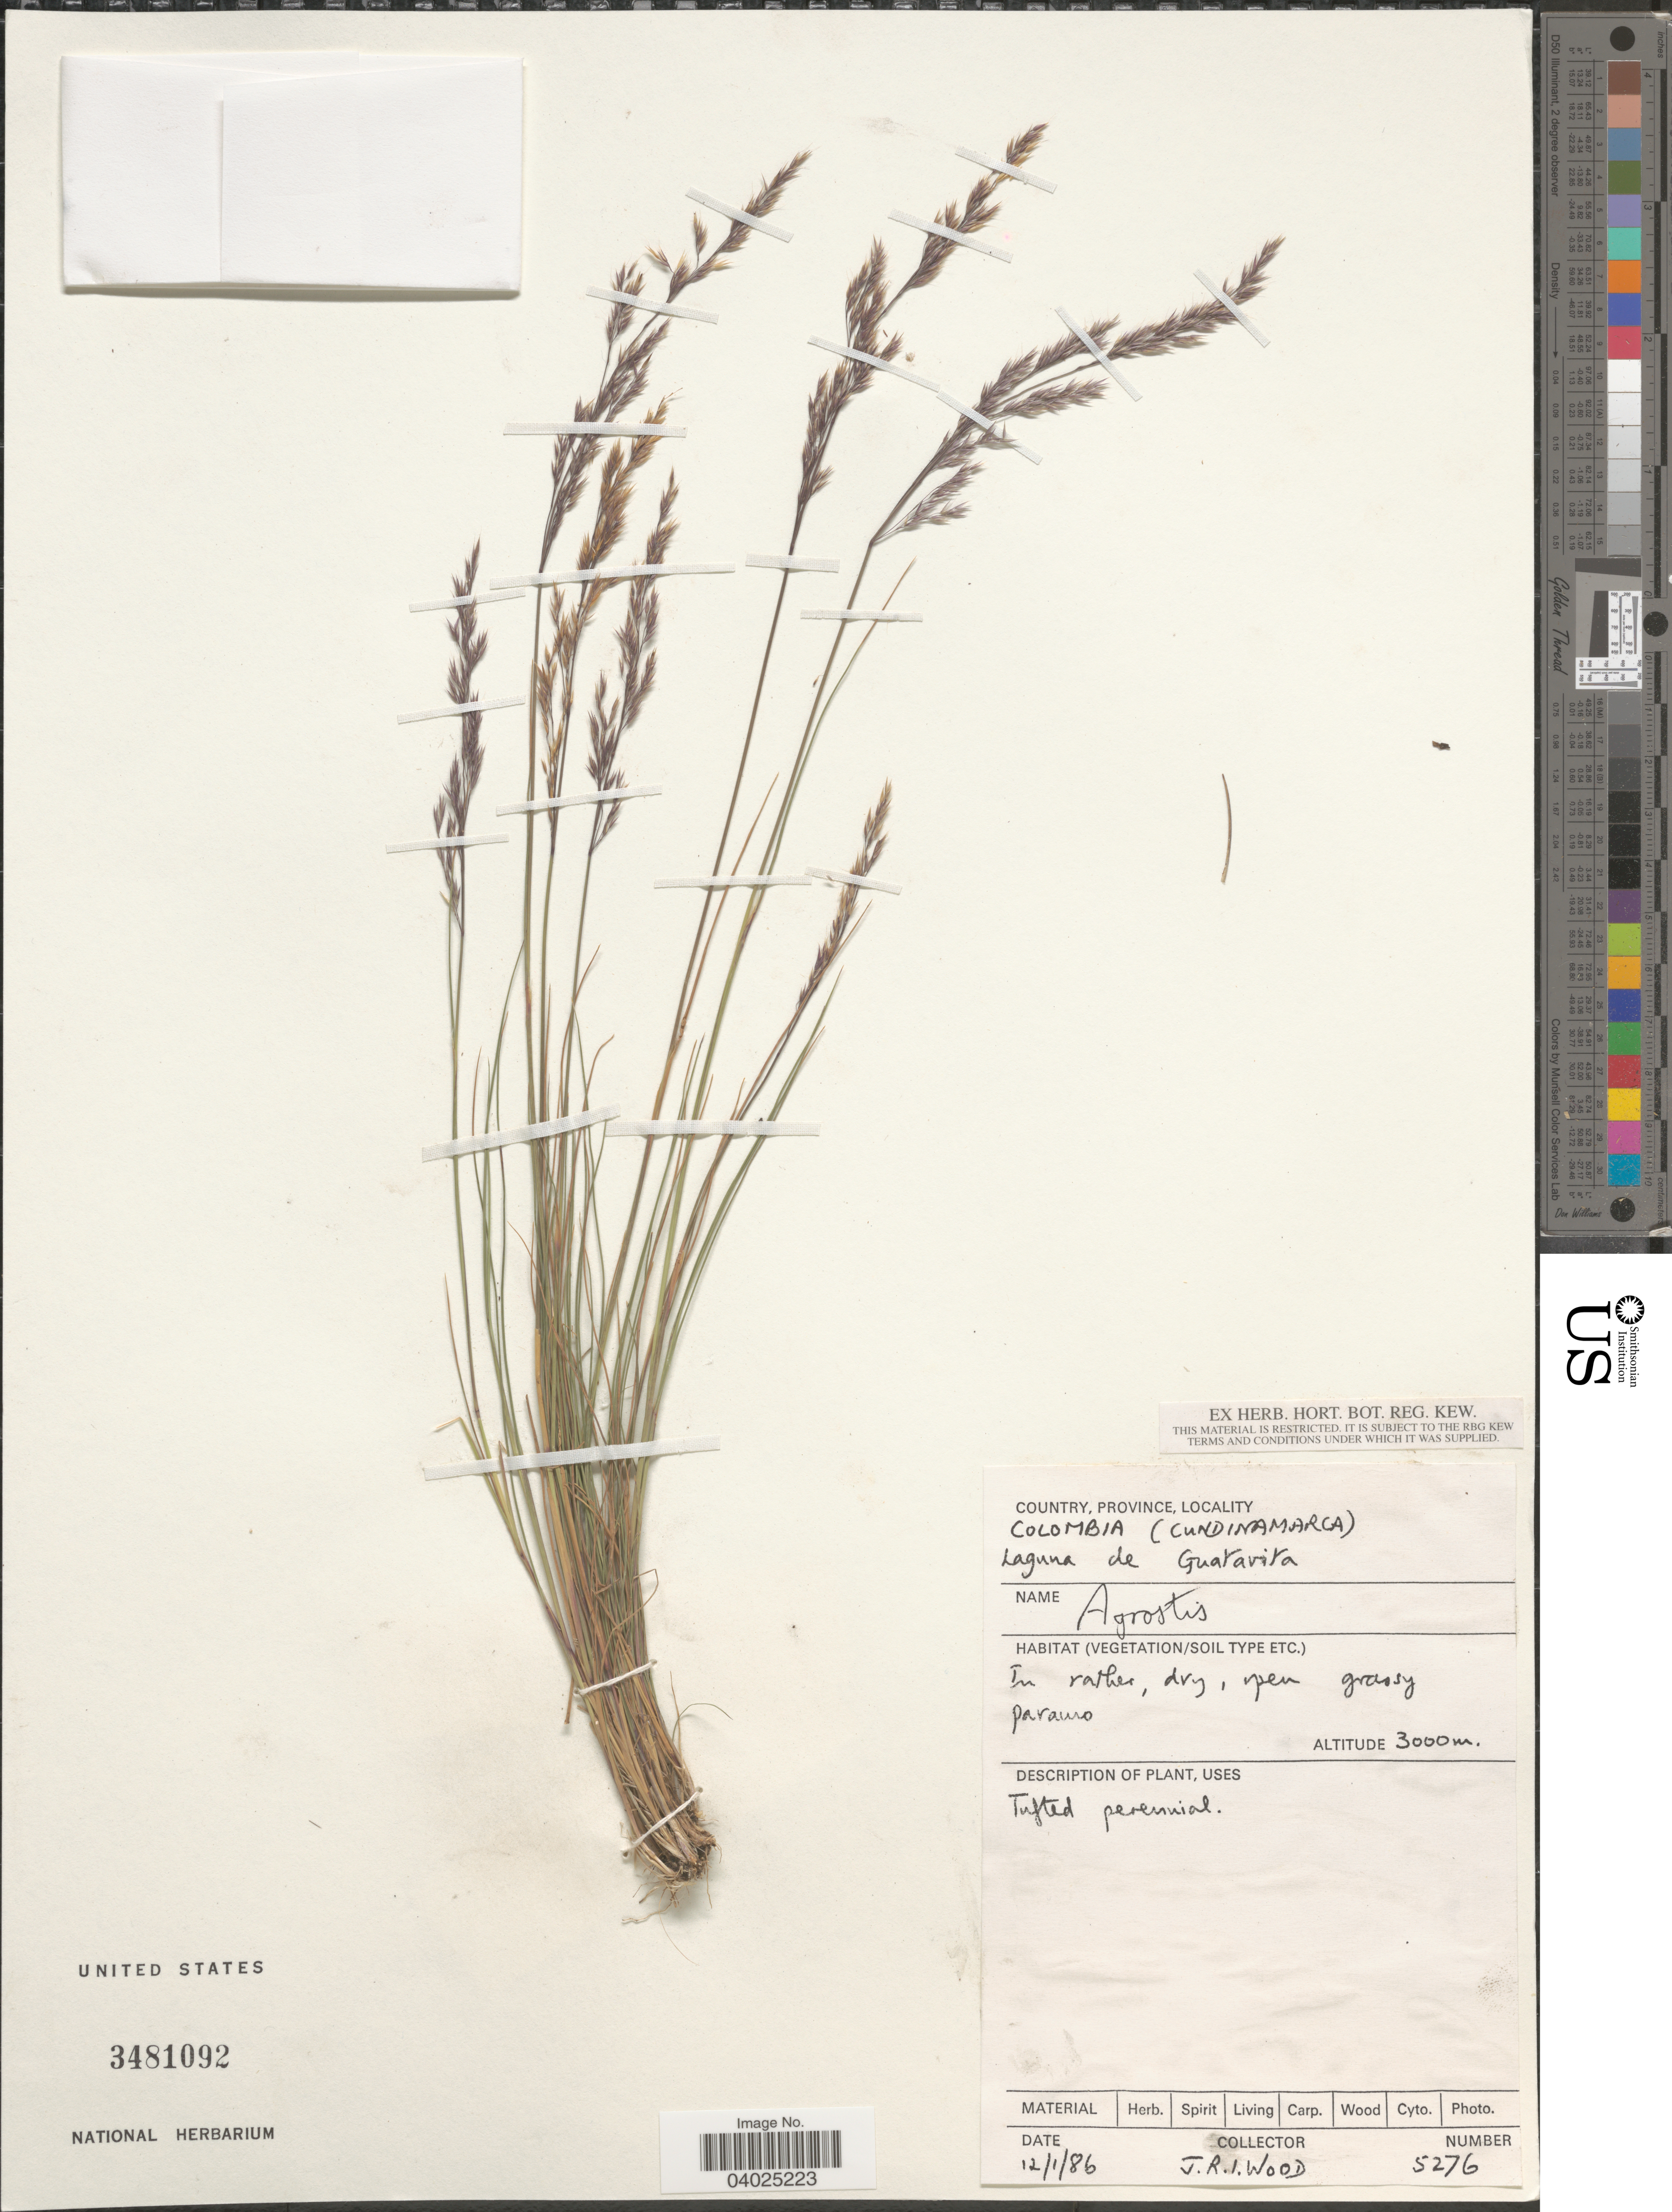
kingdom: Plantae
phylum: Tracheophyta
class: Liliopsida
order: Poales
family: Poaceae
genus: Agrostis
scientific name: Agrostis sp.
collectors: J. R. I. Wood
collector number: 5276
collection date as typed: Transcribed d/m/y: 12/1/86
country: Colombia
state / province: Cundinamarca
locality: Laguna de Guatavita.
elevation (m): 3000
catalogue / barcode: US 3481092